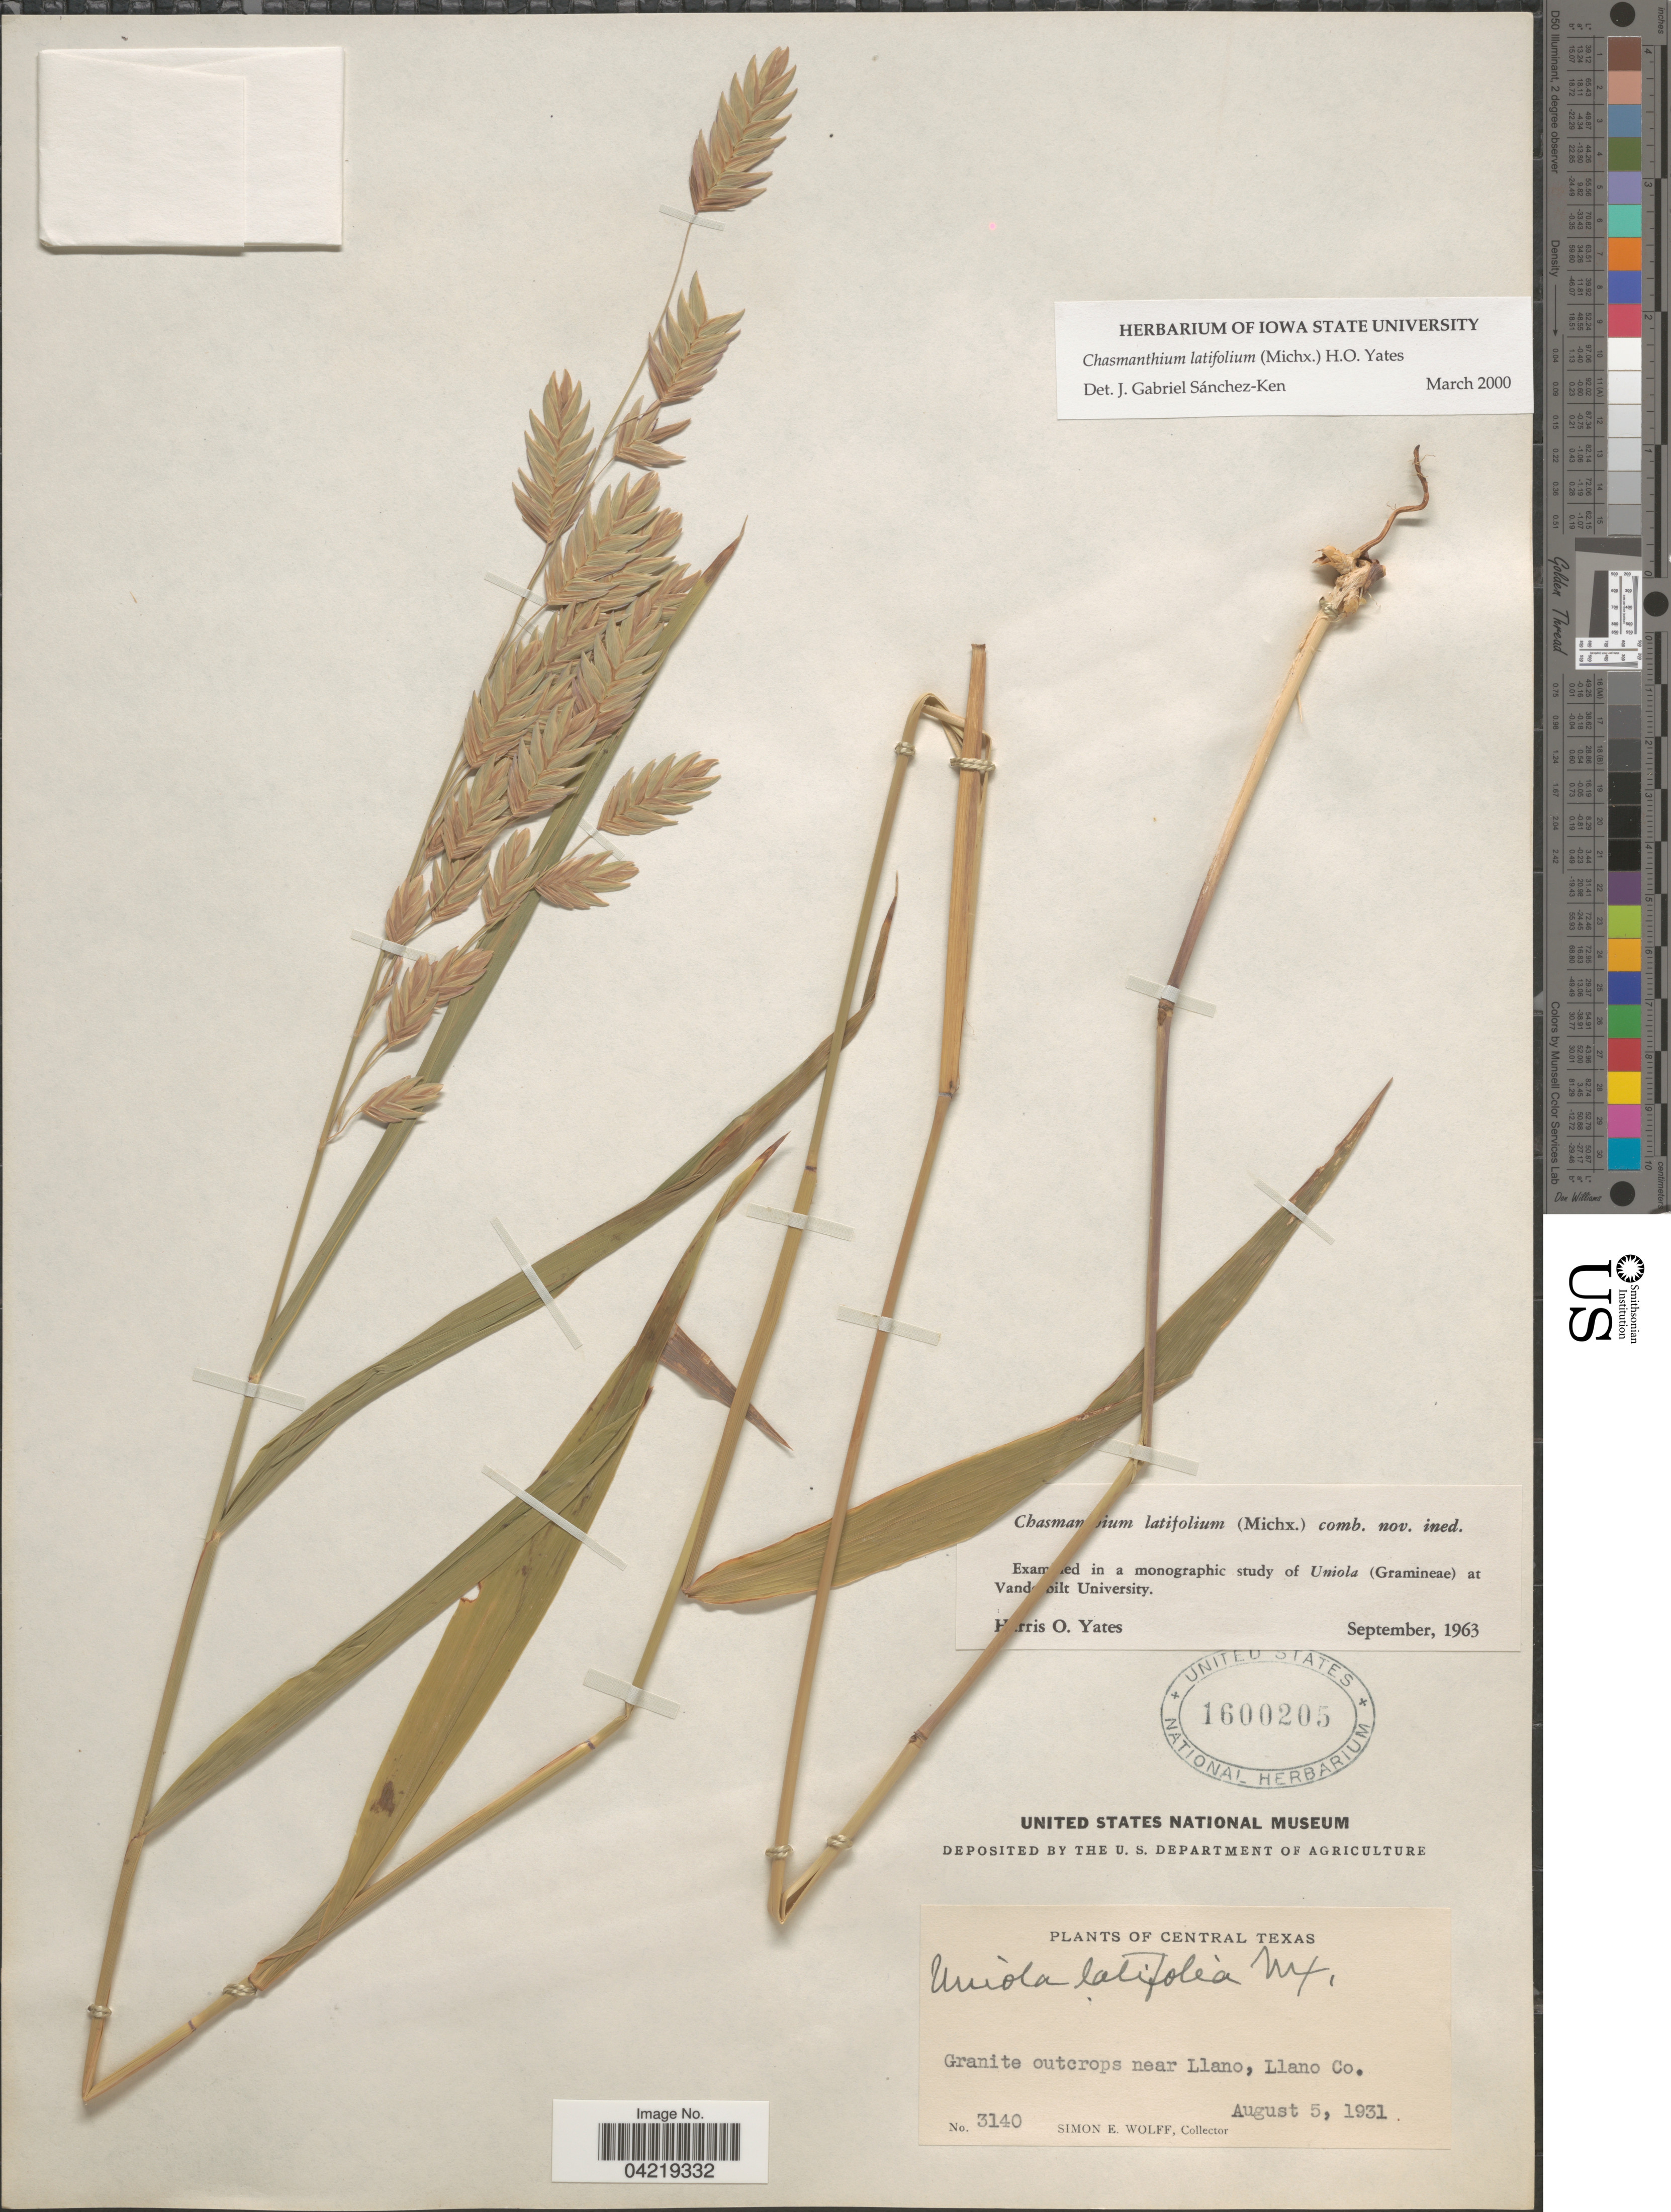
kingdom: Plantae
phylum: Tracheophyta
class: Liliopsida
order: Poales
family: Poaceae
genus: Chasmanthium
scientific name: Chasmanthium latifolium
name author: (Michx.) H.O. Yates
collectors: S. E. Wolff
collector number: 3140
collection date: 1931-08-05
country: United States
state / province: Texas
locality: Central Texas. Granite outcrops near Llano, Llano Co.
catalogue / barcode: US 1600205